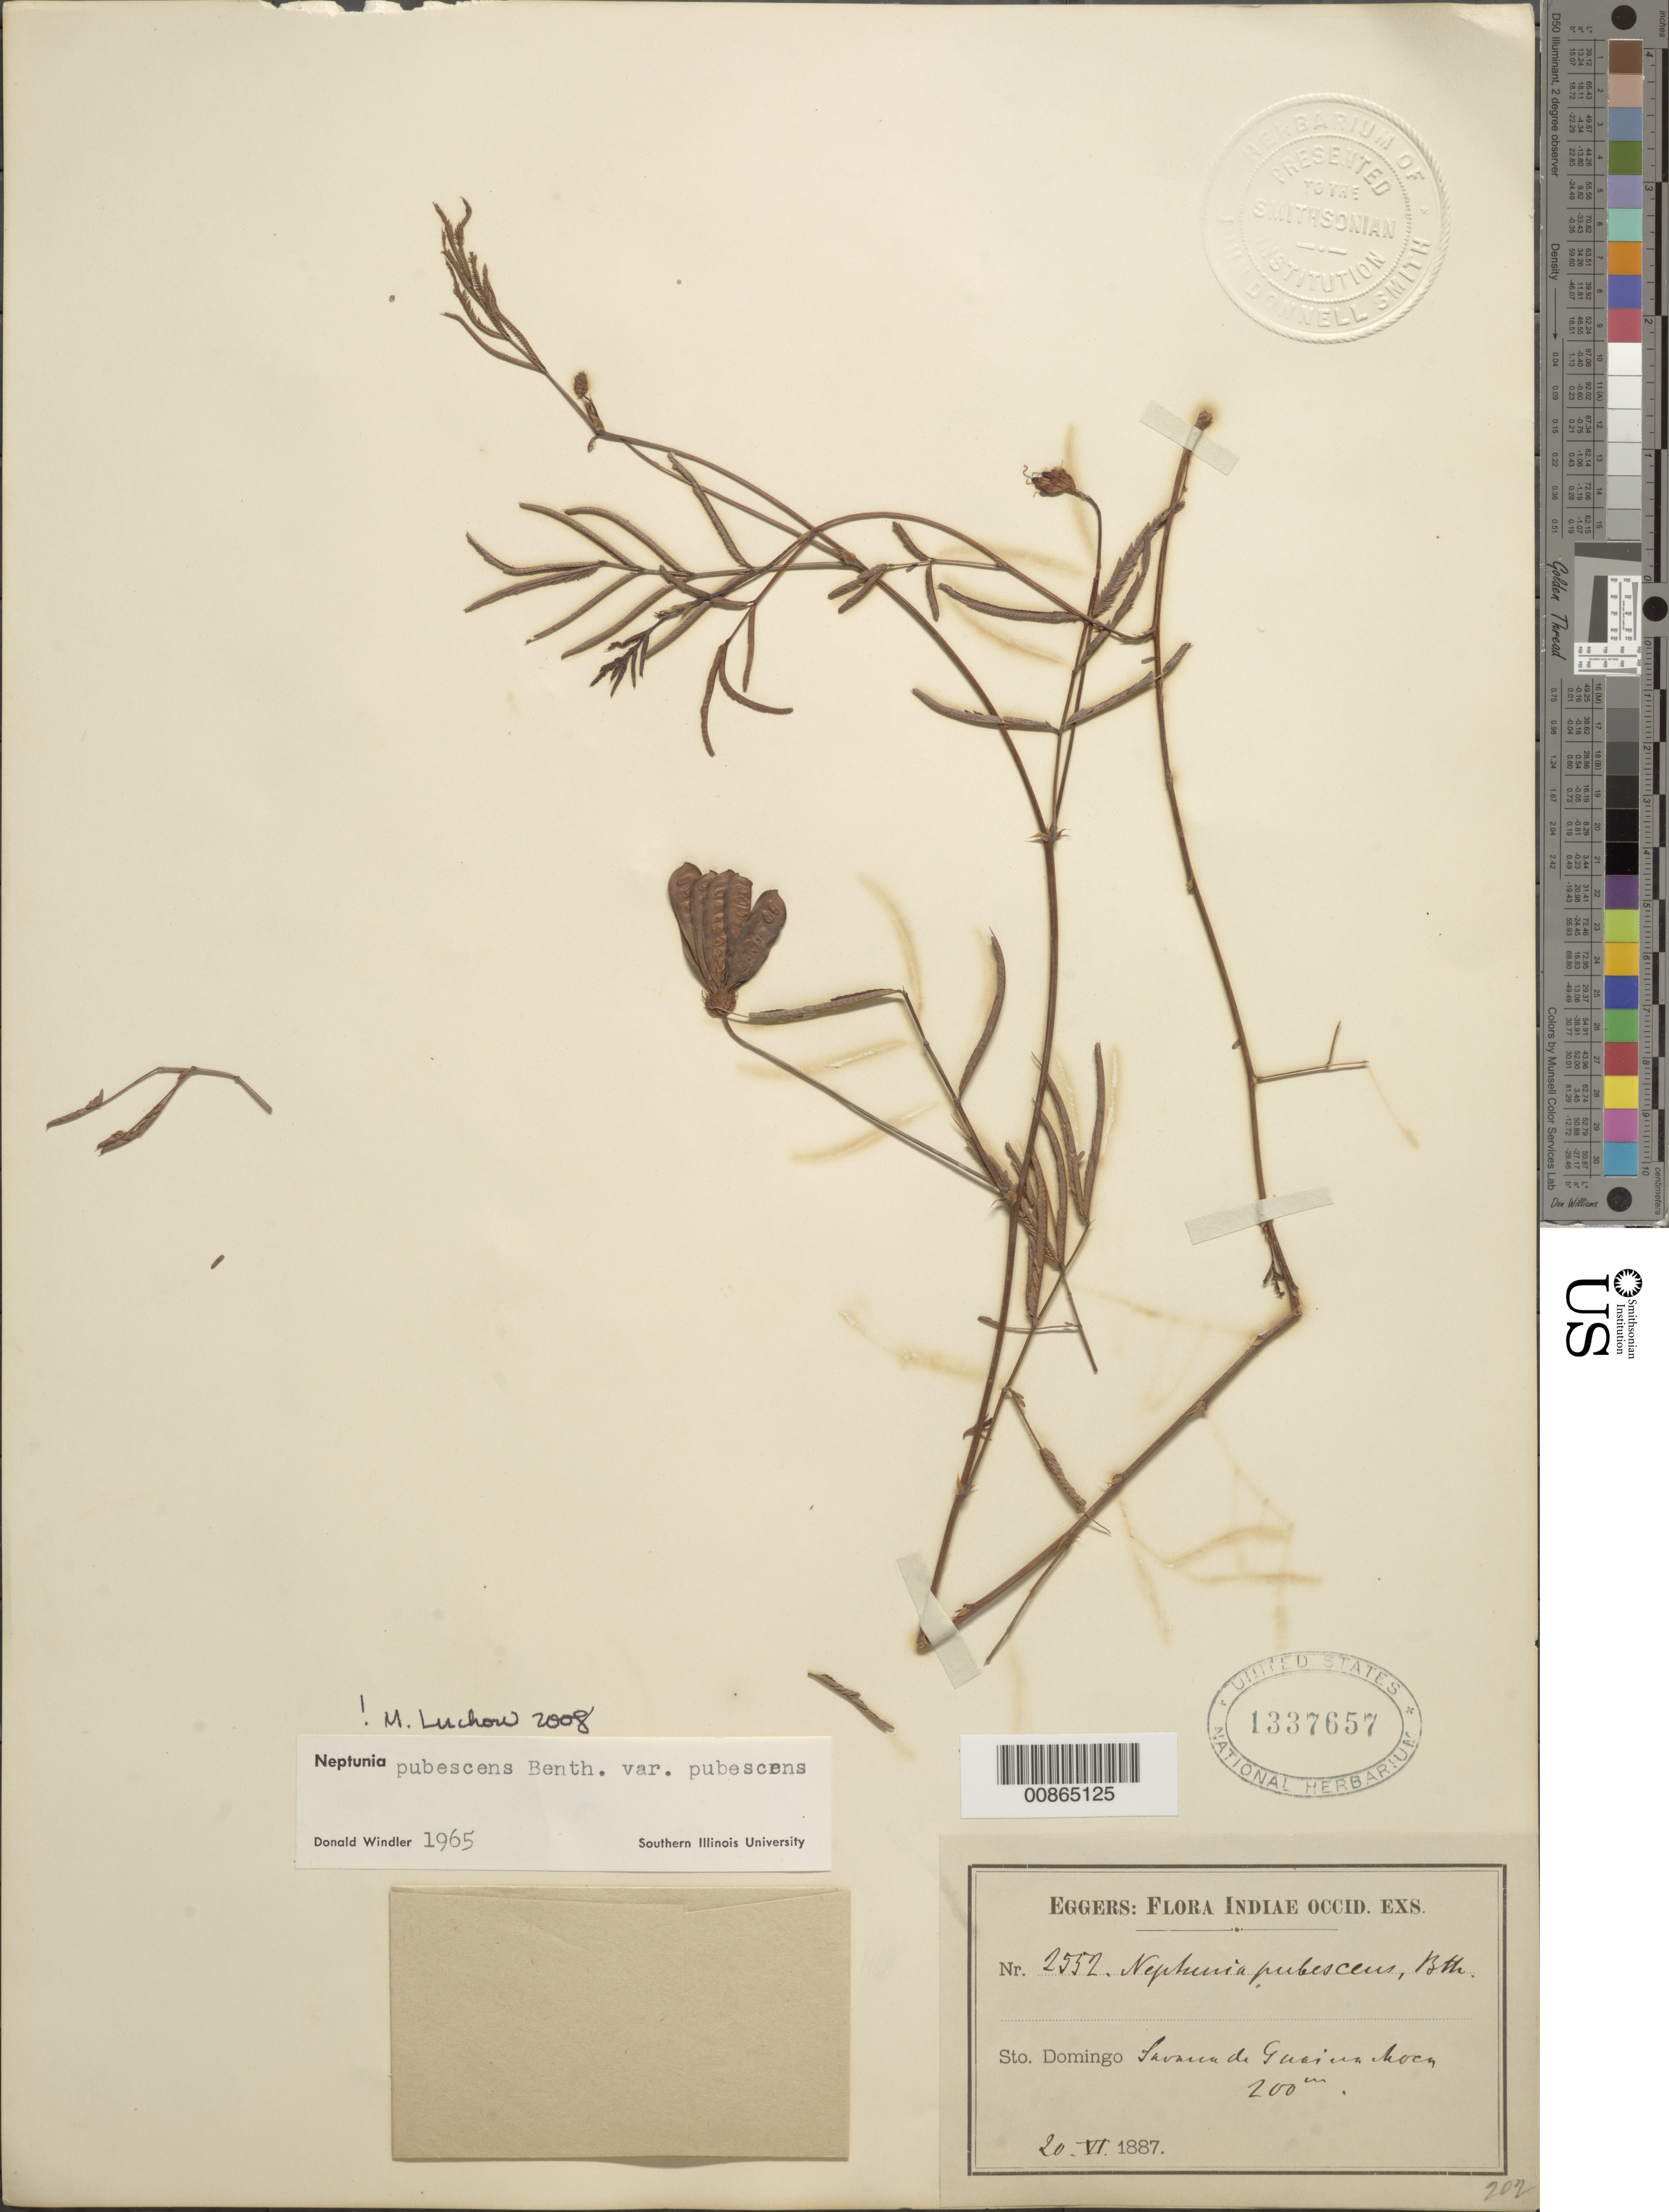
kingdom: Plantae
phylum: Tracheophyta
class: Magnoliopsida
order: Fabales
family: Fabaceae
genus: Neptunia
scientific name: Neptunia pubescens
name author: Benth.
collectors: H. F. A. von Eggers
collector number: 2552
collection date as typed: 20 Jun 1887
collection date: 1887-06-20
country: Dominican Republic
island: Hispaniola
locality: Savana de Guaina Moca.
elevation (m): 200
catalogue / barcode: US 1337657